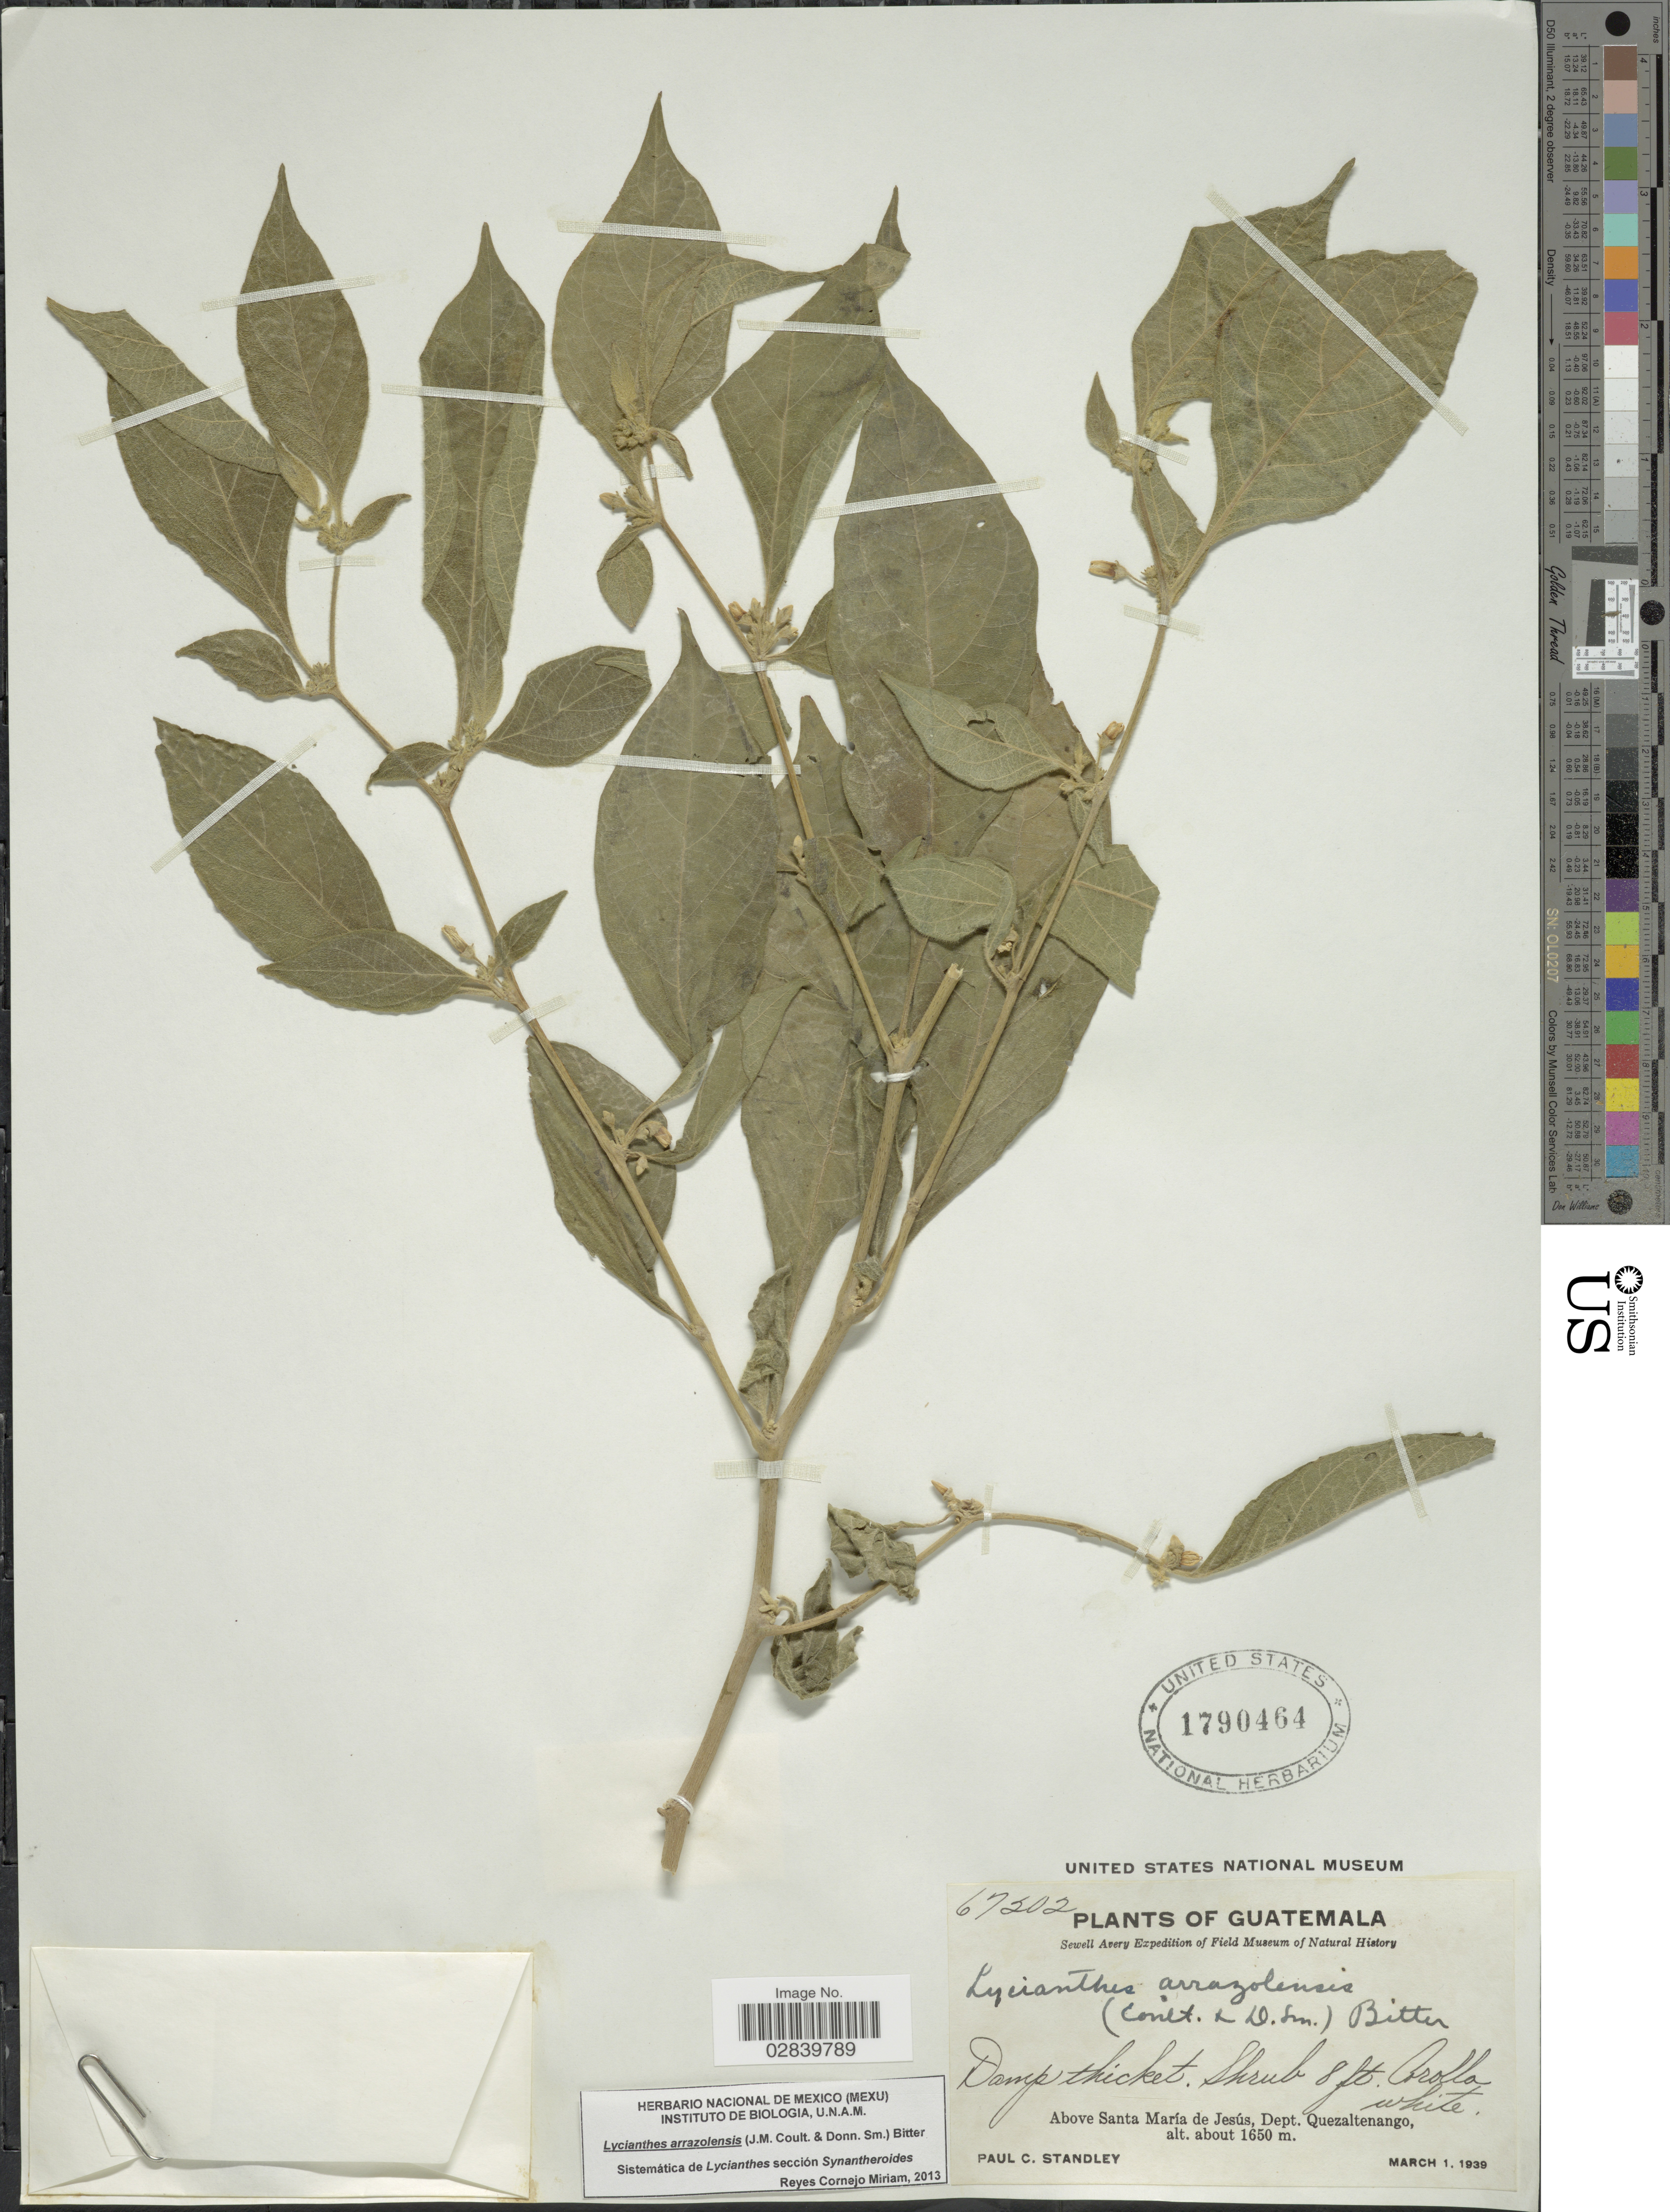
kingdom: Plantae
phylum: Tracheophyta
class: Magnoliopsida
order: Solanales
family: Solanaceae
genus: Lycianthes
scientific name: Lycianthes arrazolensis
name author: (J.M. Coult. & Donn. Sm.) Bitter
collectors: P. C. Standley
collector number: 67202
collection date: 1939-03-01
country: Guatemala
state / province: Quetzaltenango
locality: Above Santa María de Jesús, Dept. Quezaltenango.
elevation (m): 1650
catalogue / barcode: US 1790464